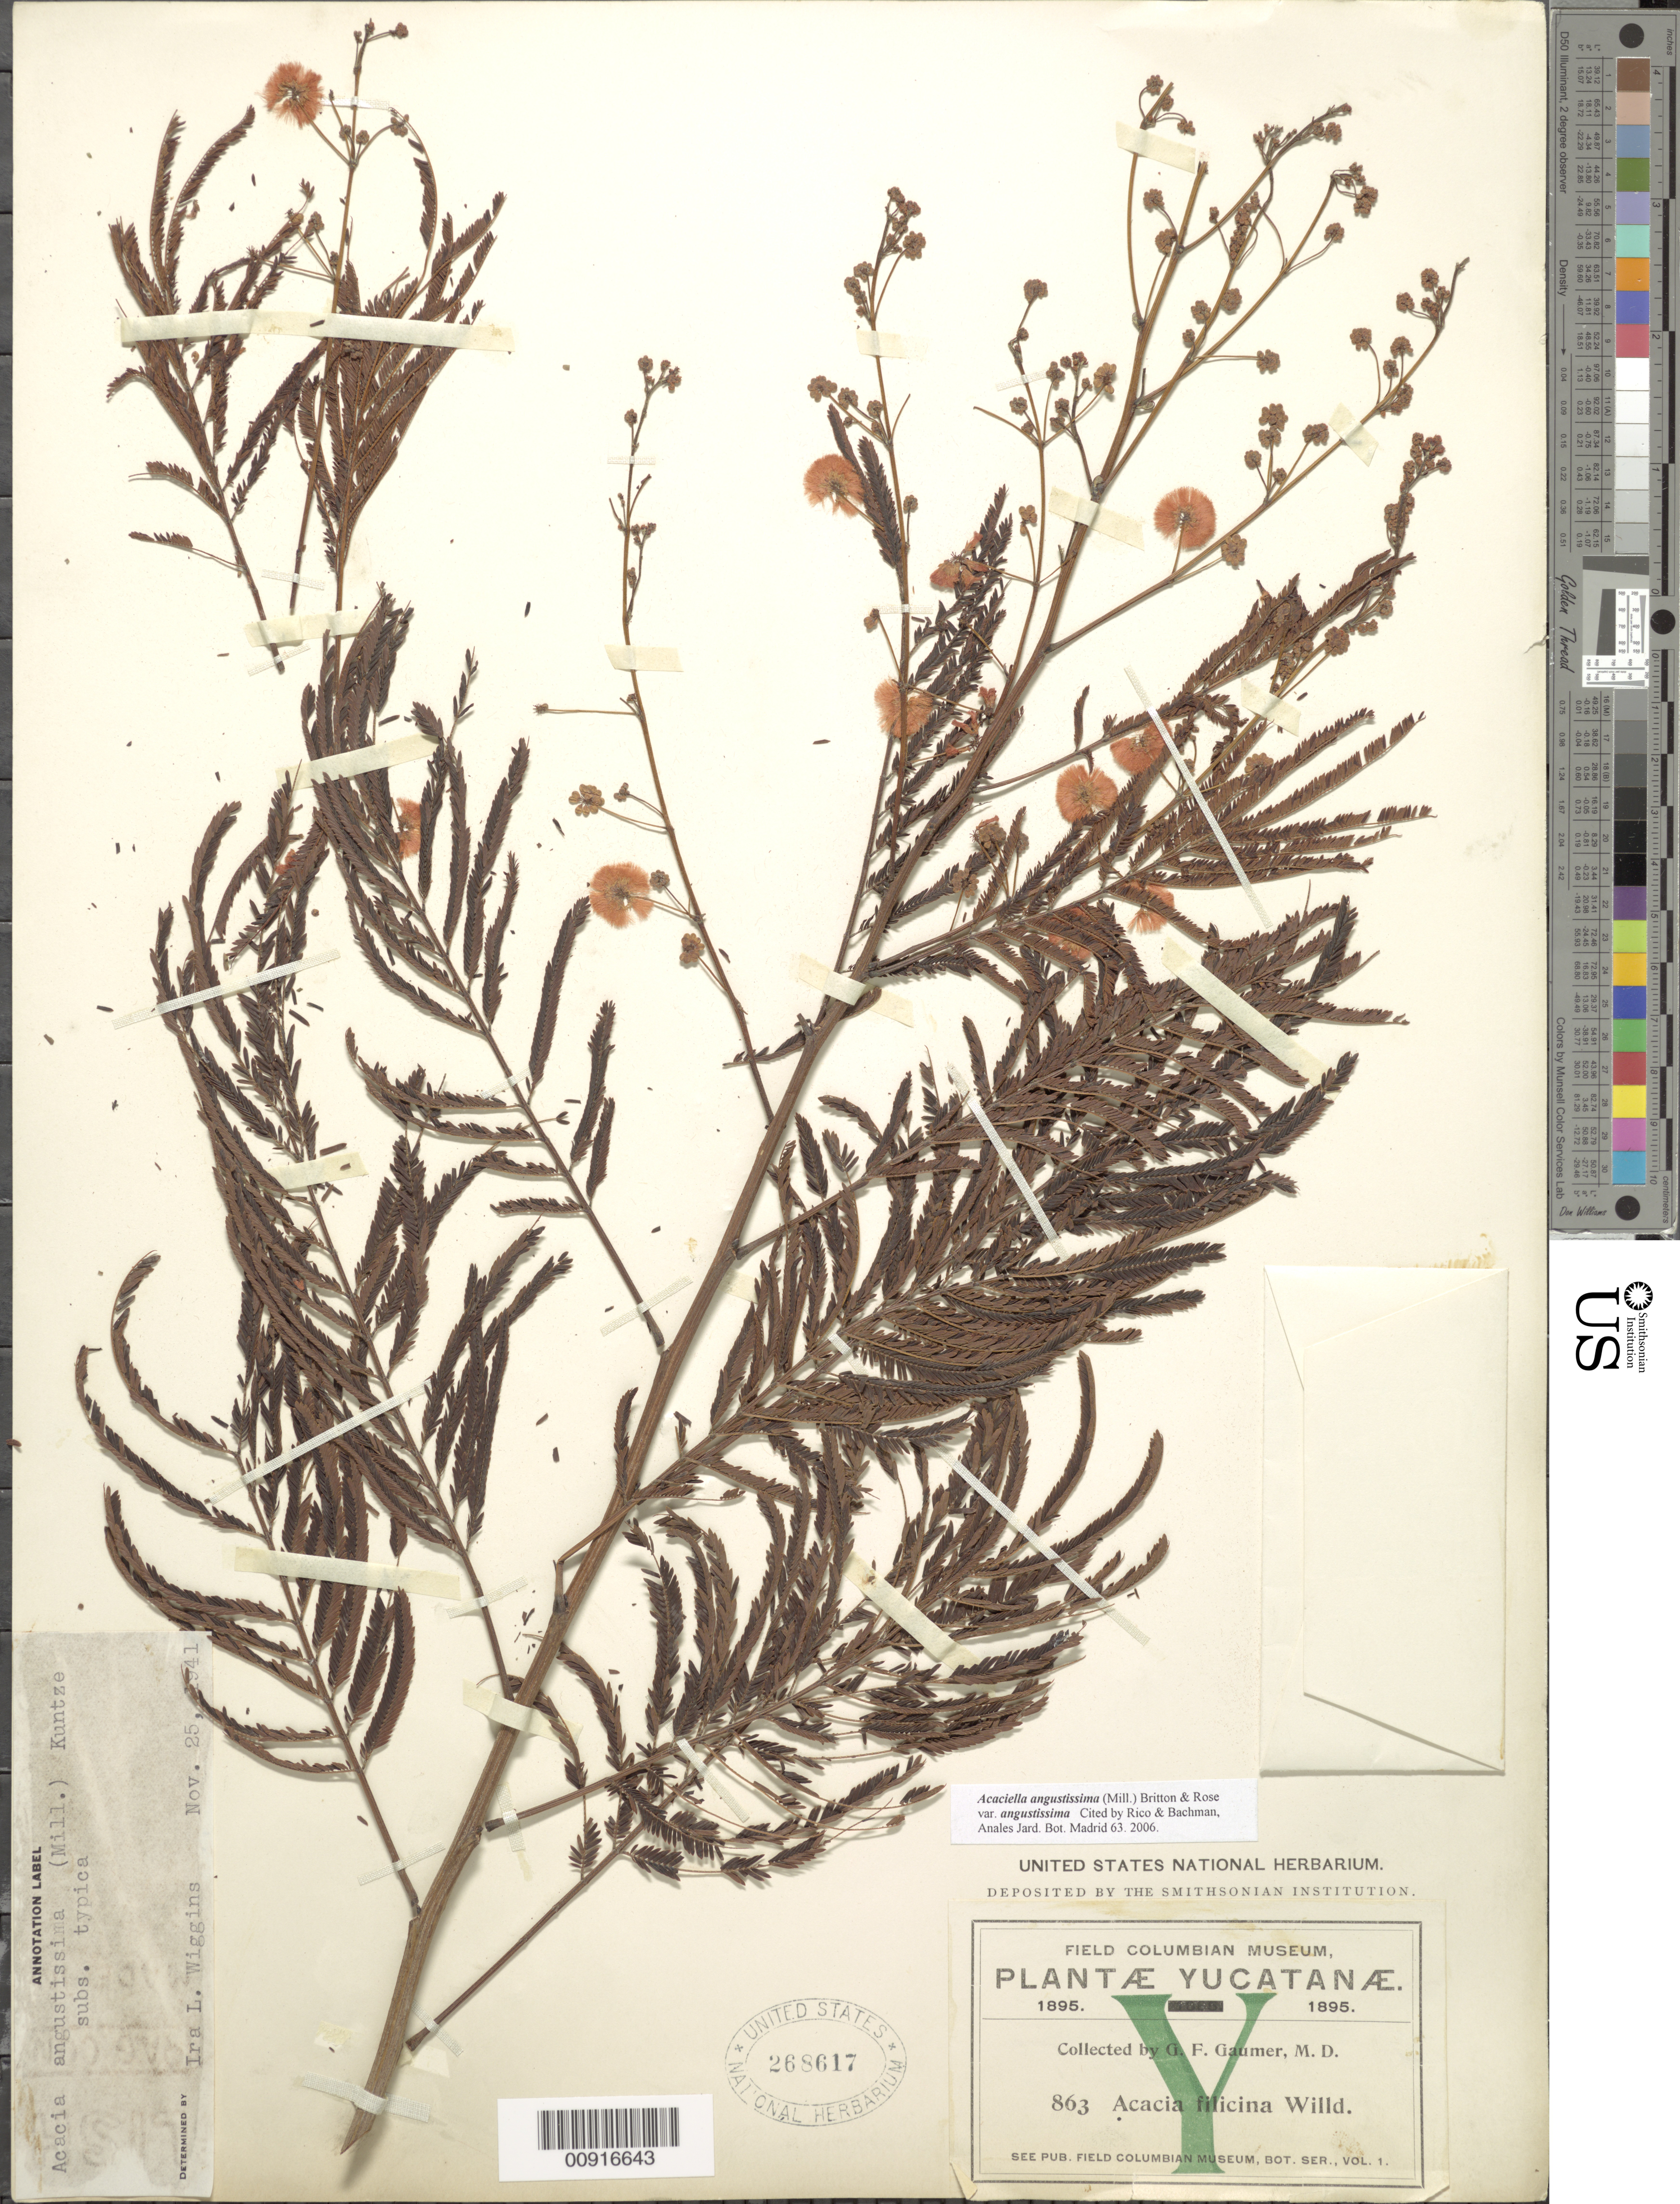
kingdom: Plantae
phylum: Tracheophyta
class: Magnoliopsida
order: Fabales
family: Fabaceae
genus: Acaciella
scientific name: Acaciella angustissima var. angustissima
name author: (Mill.) Britton & Rose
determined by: Rico, L.; Bachman, --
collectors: G. F. Gaumer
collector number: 863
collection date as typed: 1895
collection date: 1895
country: Mexico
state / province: Yucatán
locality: Yucatán.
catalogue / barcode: US 268617